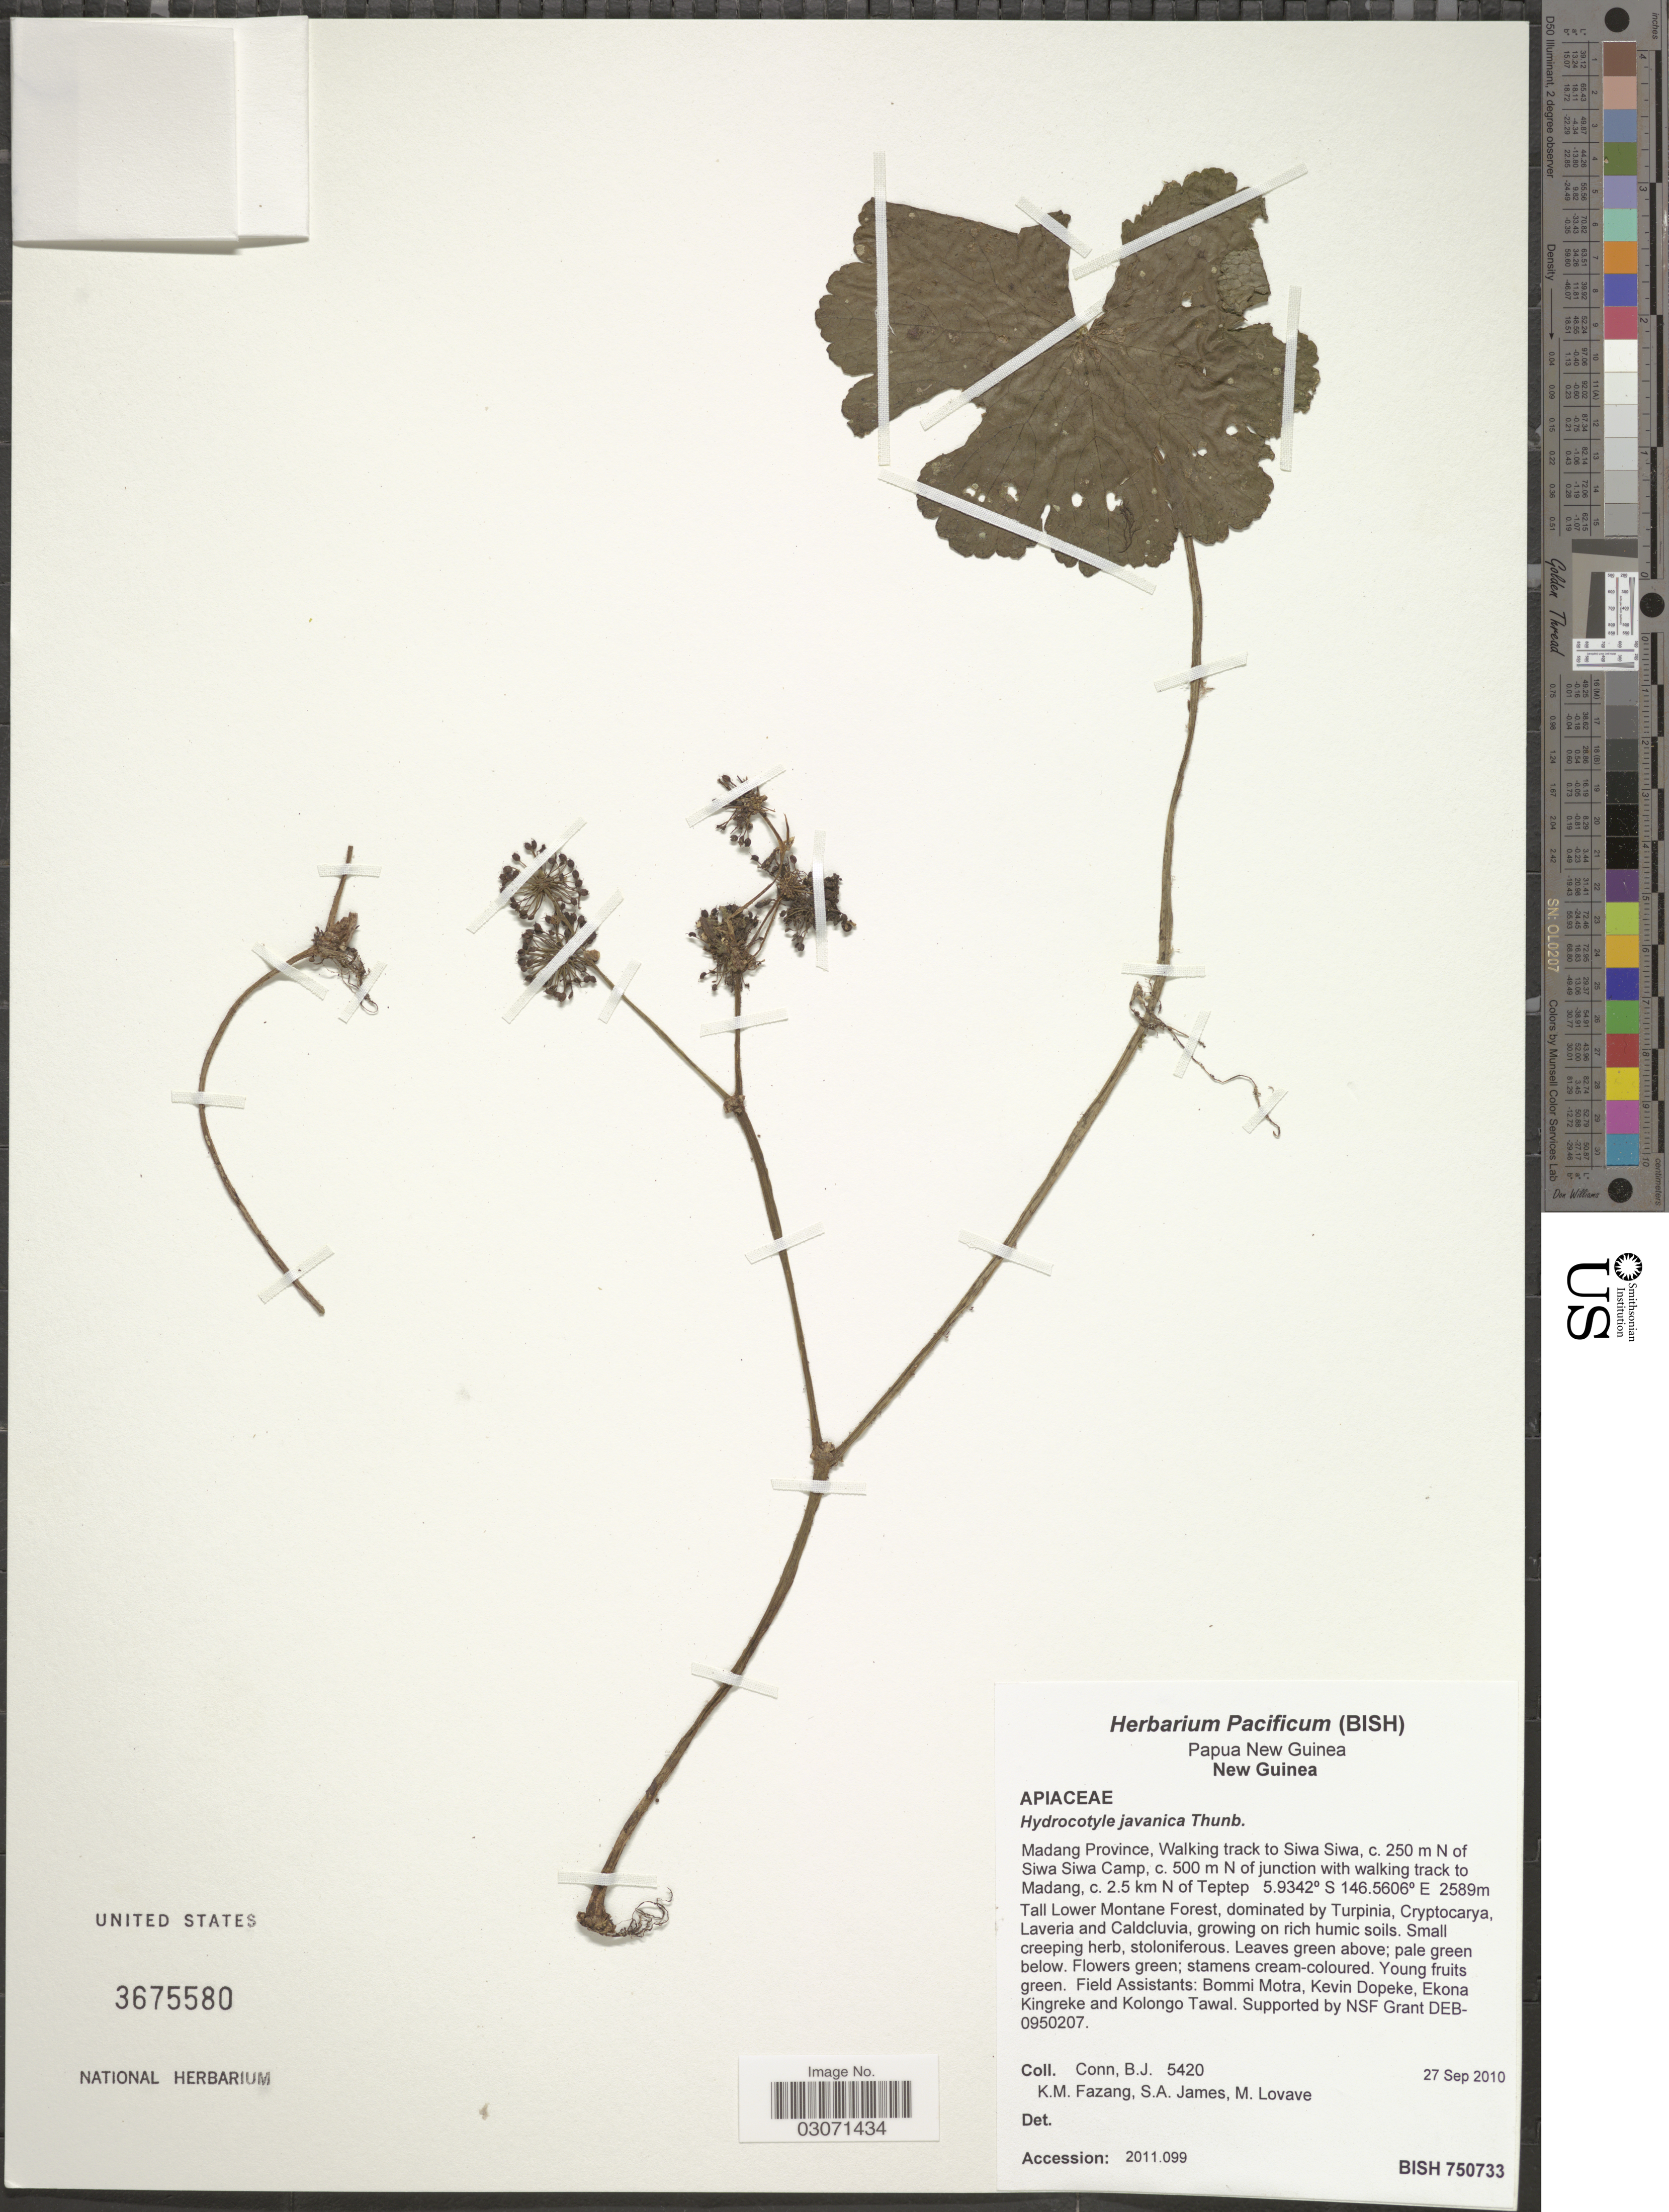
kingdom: Plantae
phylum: Tracheophyta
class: Magnoliopsida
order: Apiales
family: Araliaceae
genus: Hydrocotyle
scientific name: Hydrocotyle javanica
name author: Thunb.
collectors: B. Conn, K. Fazang, S. James & M. Lovave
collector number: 5420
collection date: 2010-09-27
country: Papua New Guinea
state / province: Madang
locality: New Guinea. Walking track to Siwa Siwa, c. 250 m N of Siwa Siwa Camp, c. 500 m N of junction with walking track to Madang, c. 2.5 km N of Teptep.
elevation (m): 2589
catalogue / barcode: US 3675580